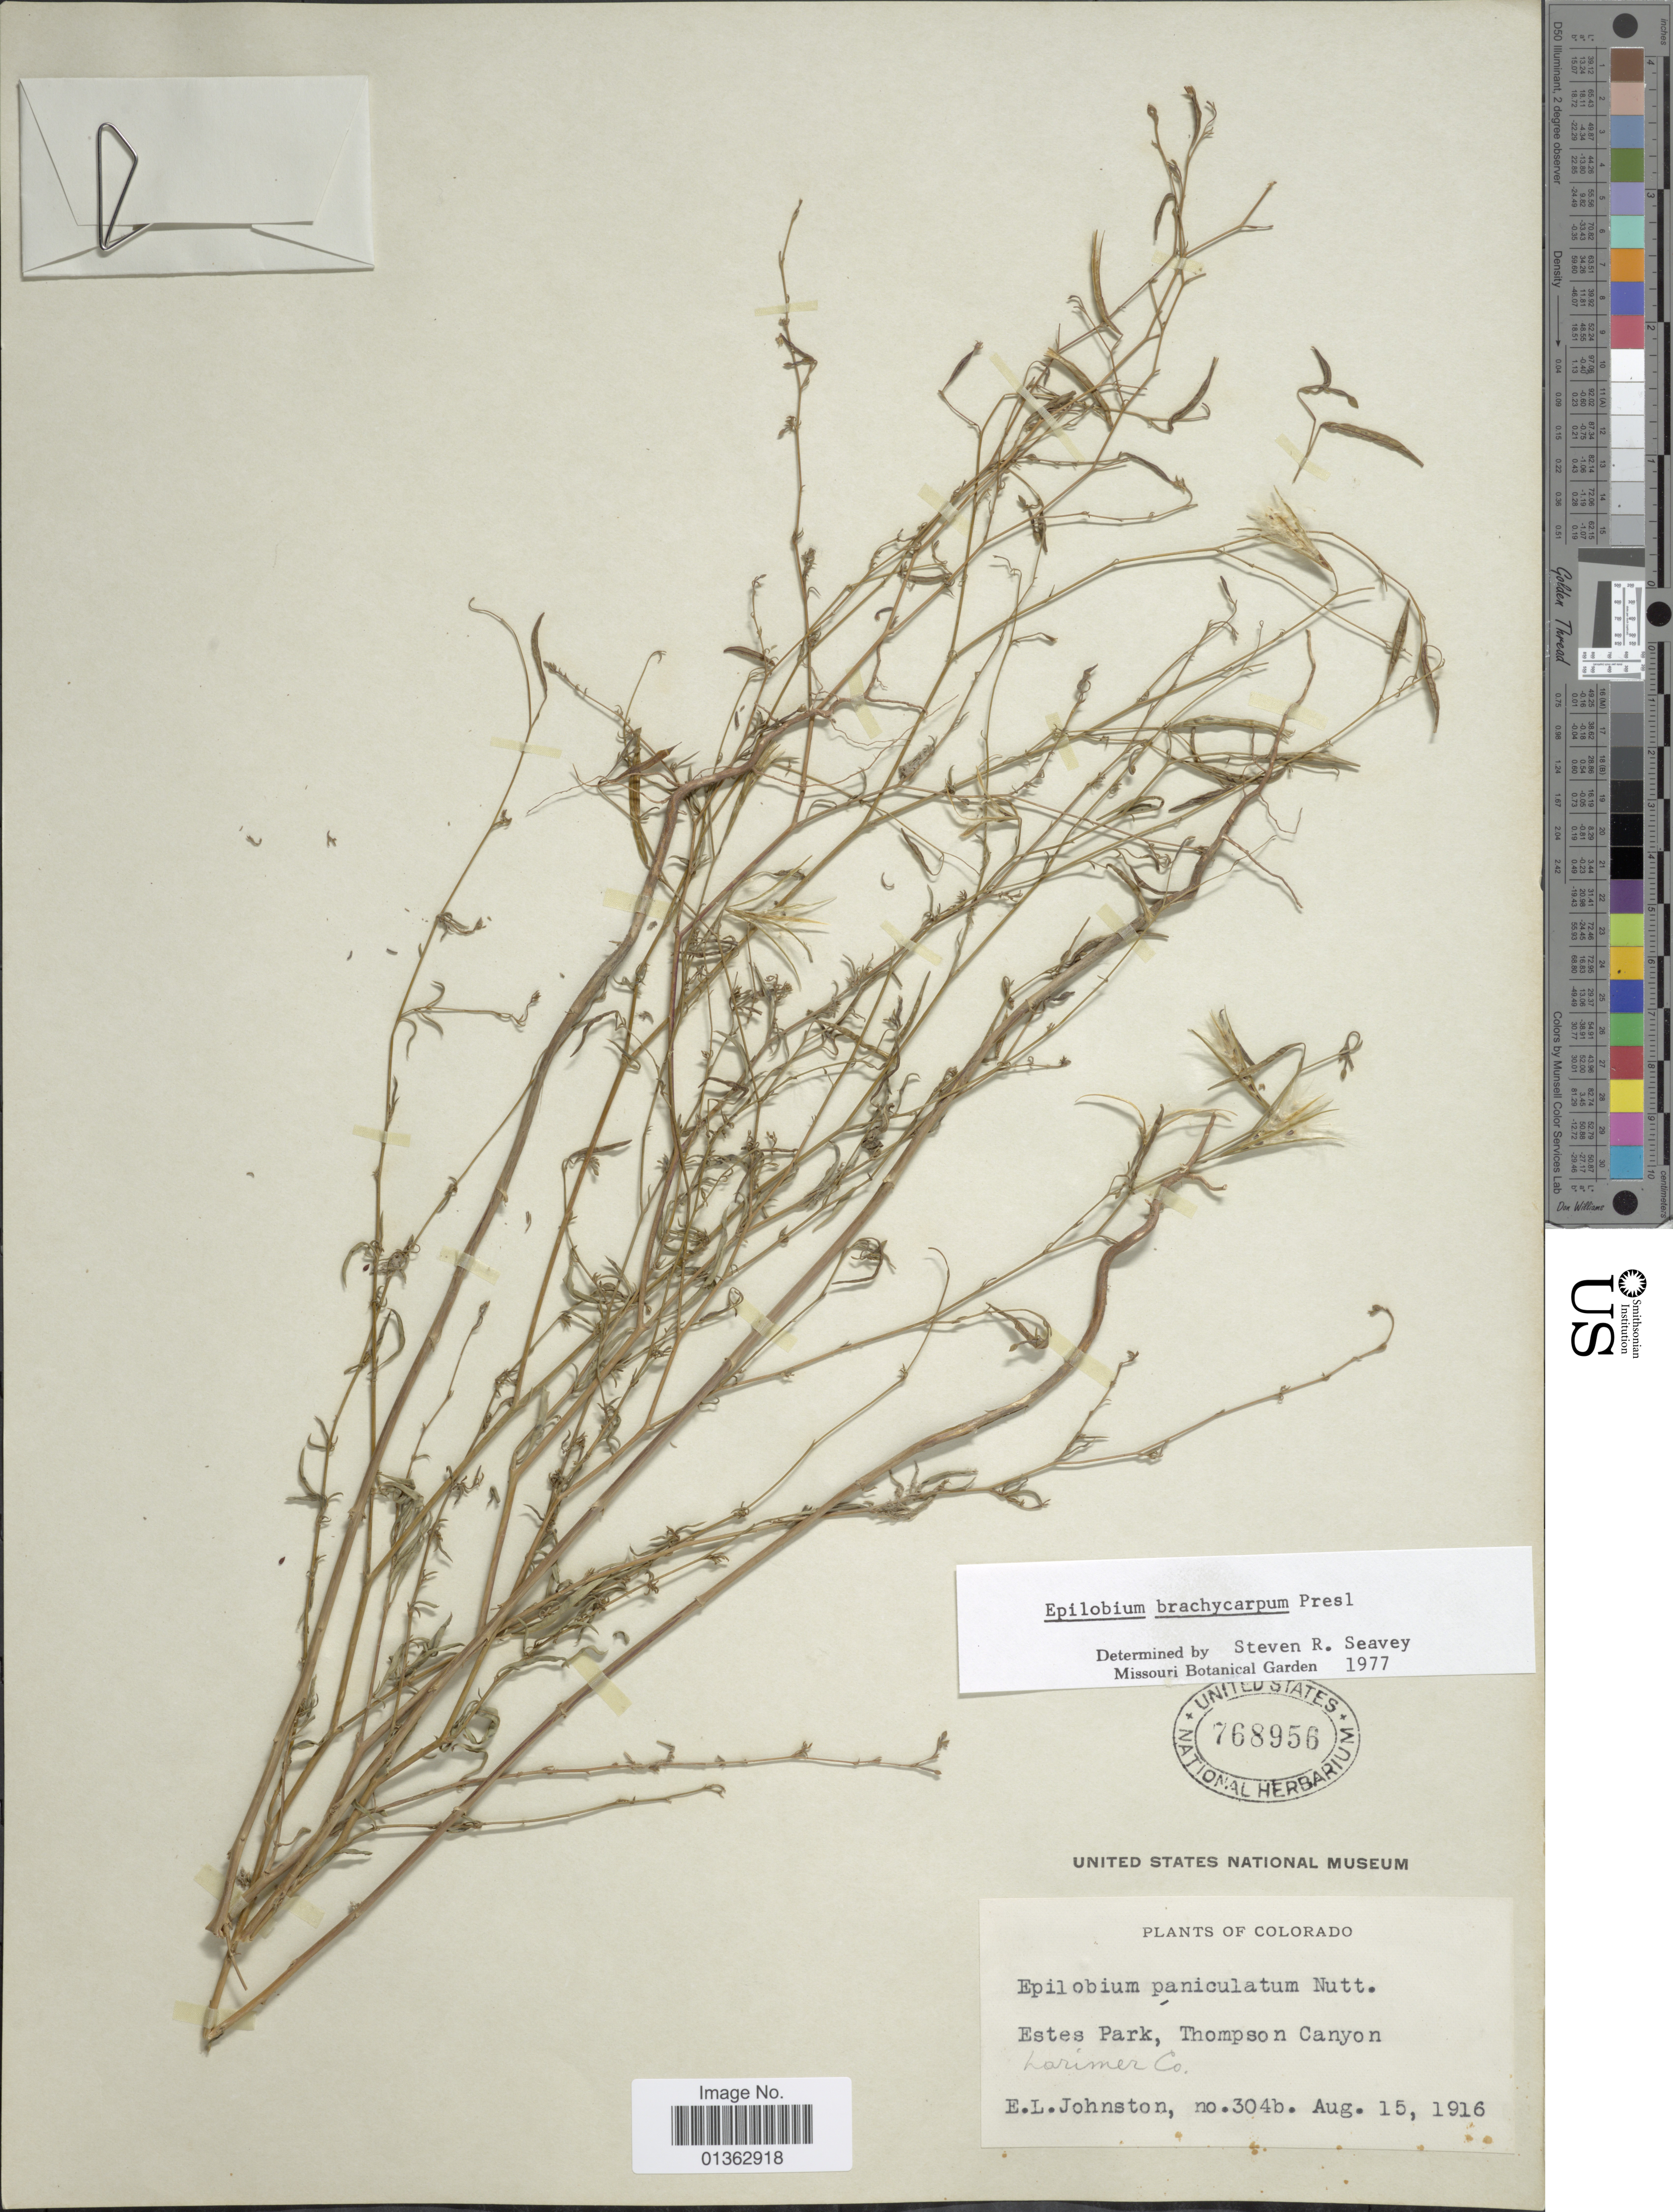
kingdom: Plantae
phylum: Tracheophyta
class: Magnoliopsida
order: Myrtales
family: Onagraceae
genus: Epilobium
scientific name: Epilobium brachycarpum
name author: C. Presl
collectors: E. L. Johnston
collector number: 304b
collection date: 1916-08-15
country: United States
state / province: Colorado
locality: Estes Park, Thompson Canyon. Larimer Co.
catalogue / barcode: US 768956